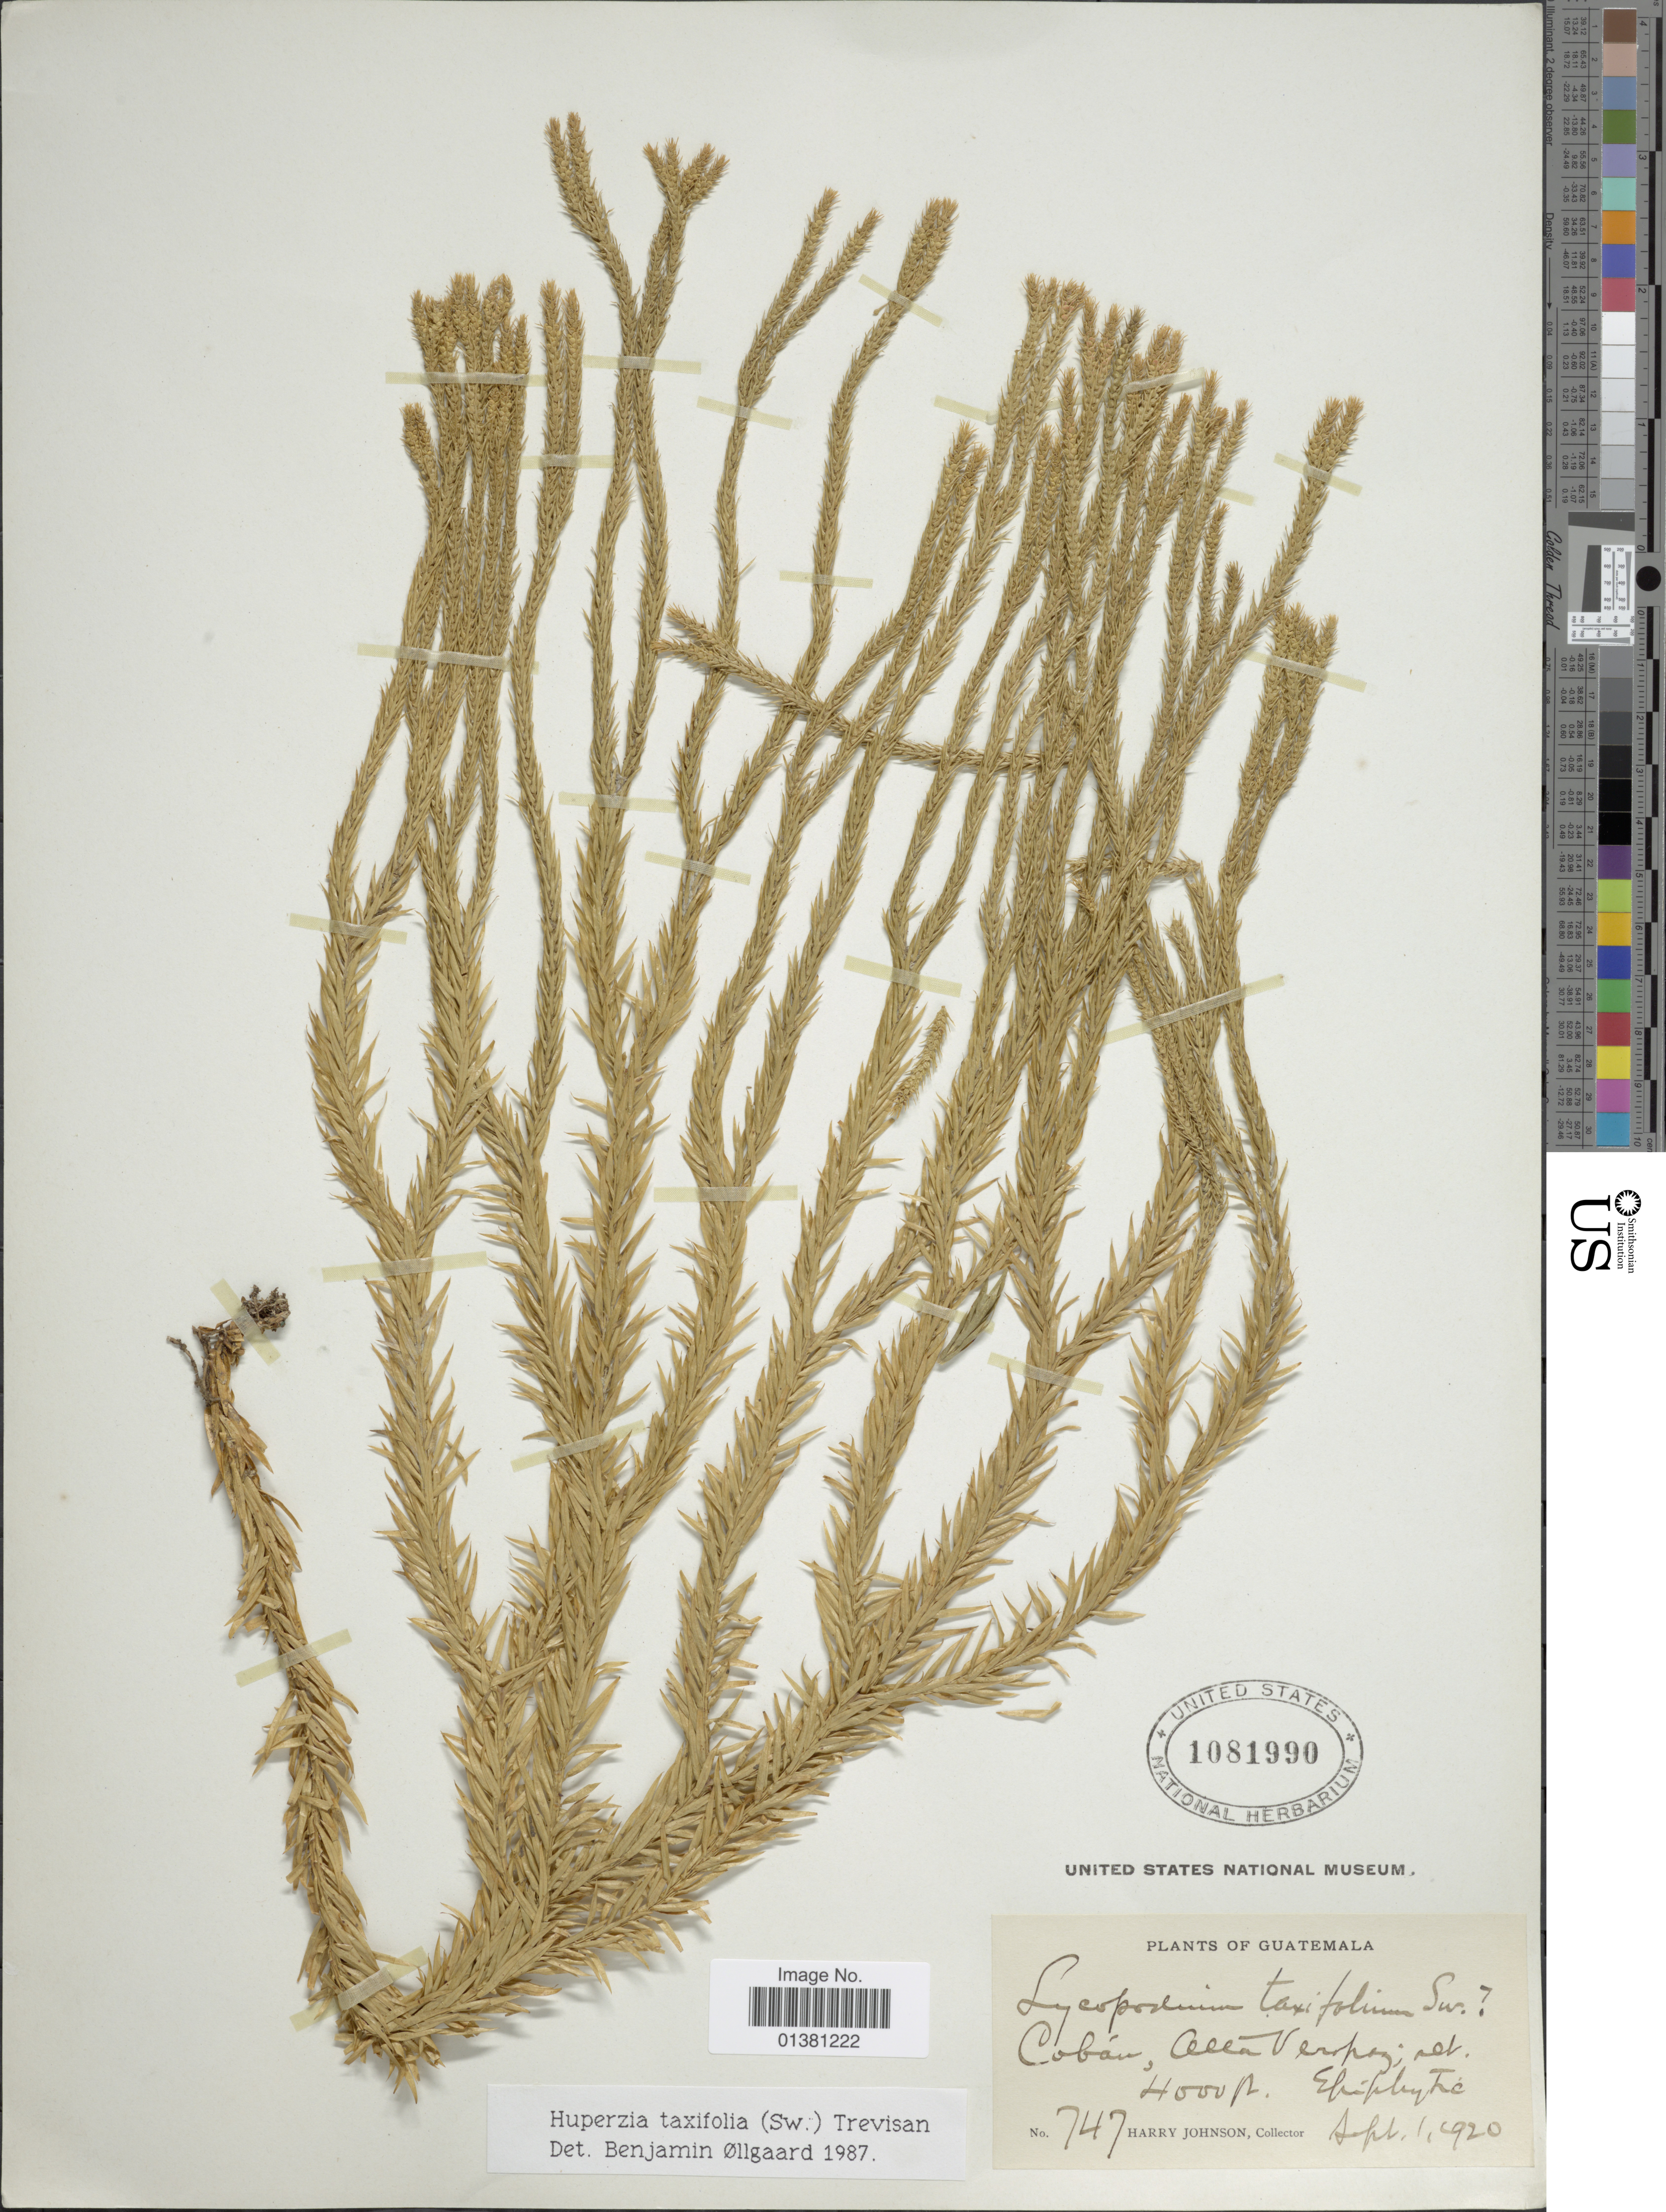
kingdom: Plantae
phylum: Tracheophyta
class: Lycopodiopsida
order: Lycopodiales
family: Lycopodiaceae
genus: Phlegmariurus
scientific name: Phlegmariurus taxifolius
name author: (Sw.) Á. Löve & D. Löve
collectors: H. Johnson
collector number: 747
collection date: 1920-09-01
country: Guatemala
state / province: Alta Verapaz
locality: Cobán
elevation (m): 1219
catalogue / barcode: US 1081990